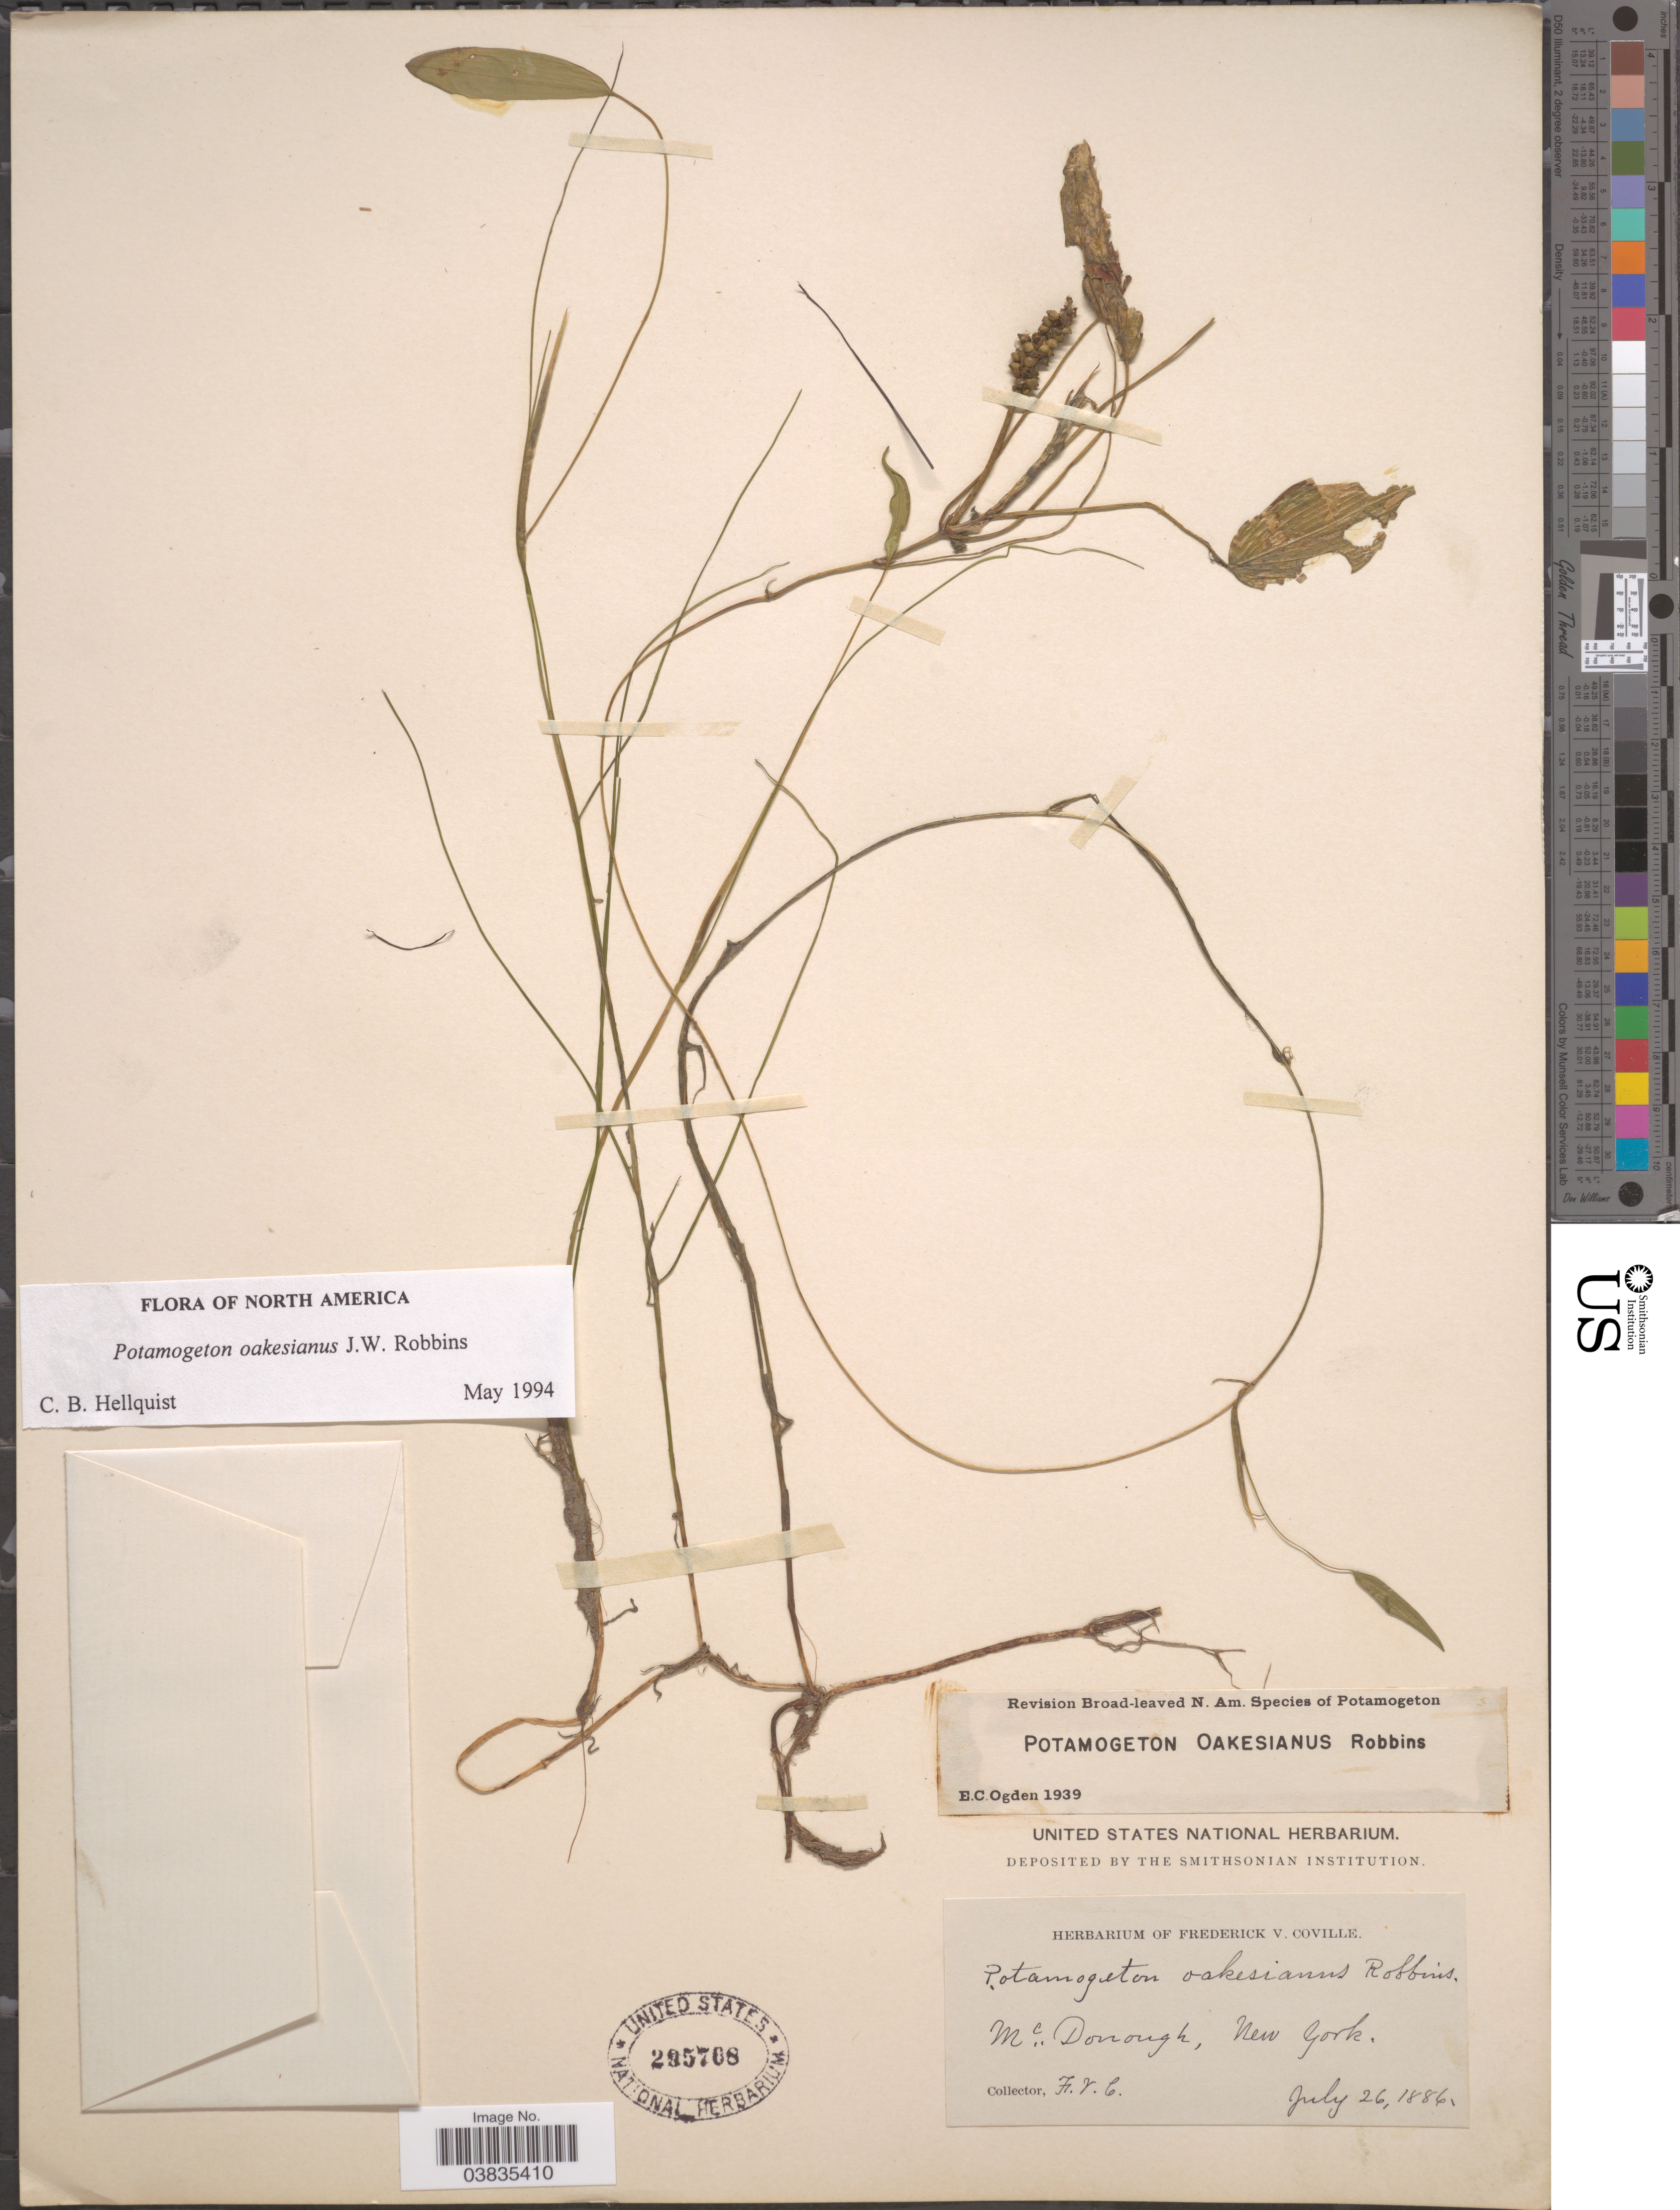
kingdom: Plantae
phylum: Tracheophyta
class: Liliopsida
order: Alismatales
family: Potamogetonaceae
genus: Potamogeton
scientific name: Potamogeton oakesianus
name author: J.W. Robbins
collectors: F. V. Coville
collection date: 1886-07-26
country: United States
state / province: New York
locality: Mc Donough.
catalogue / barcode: US 235768